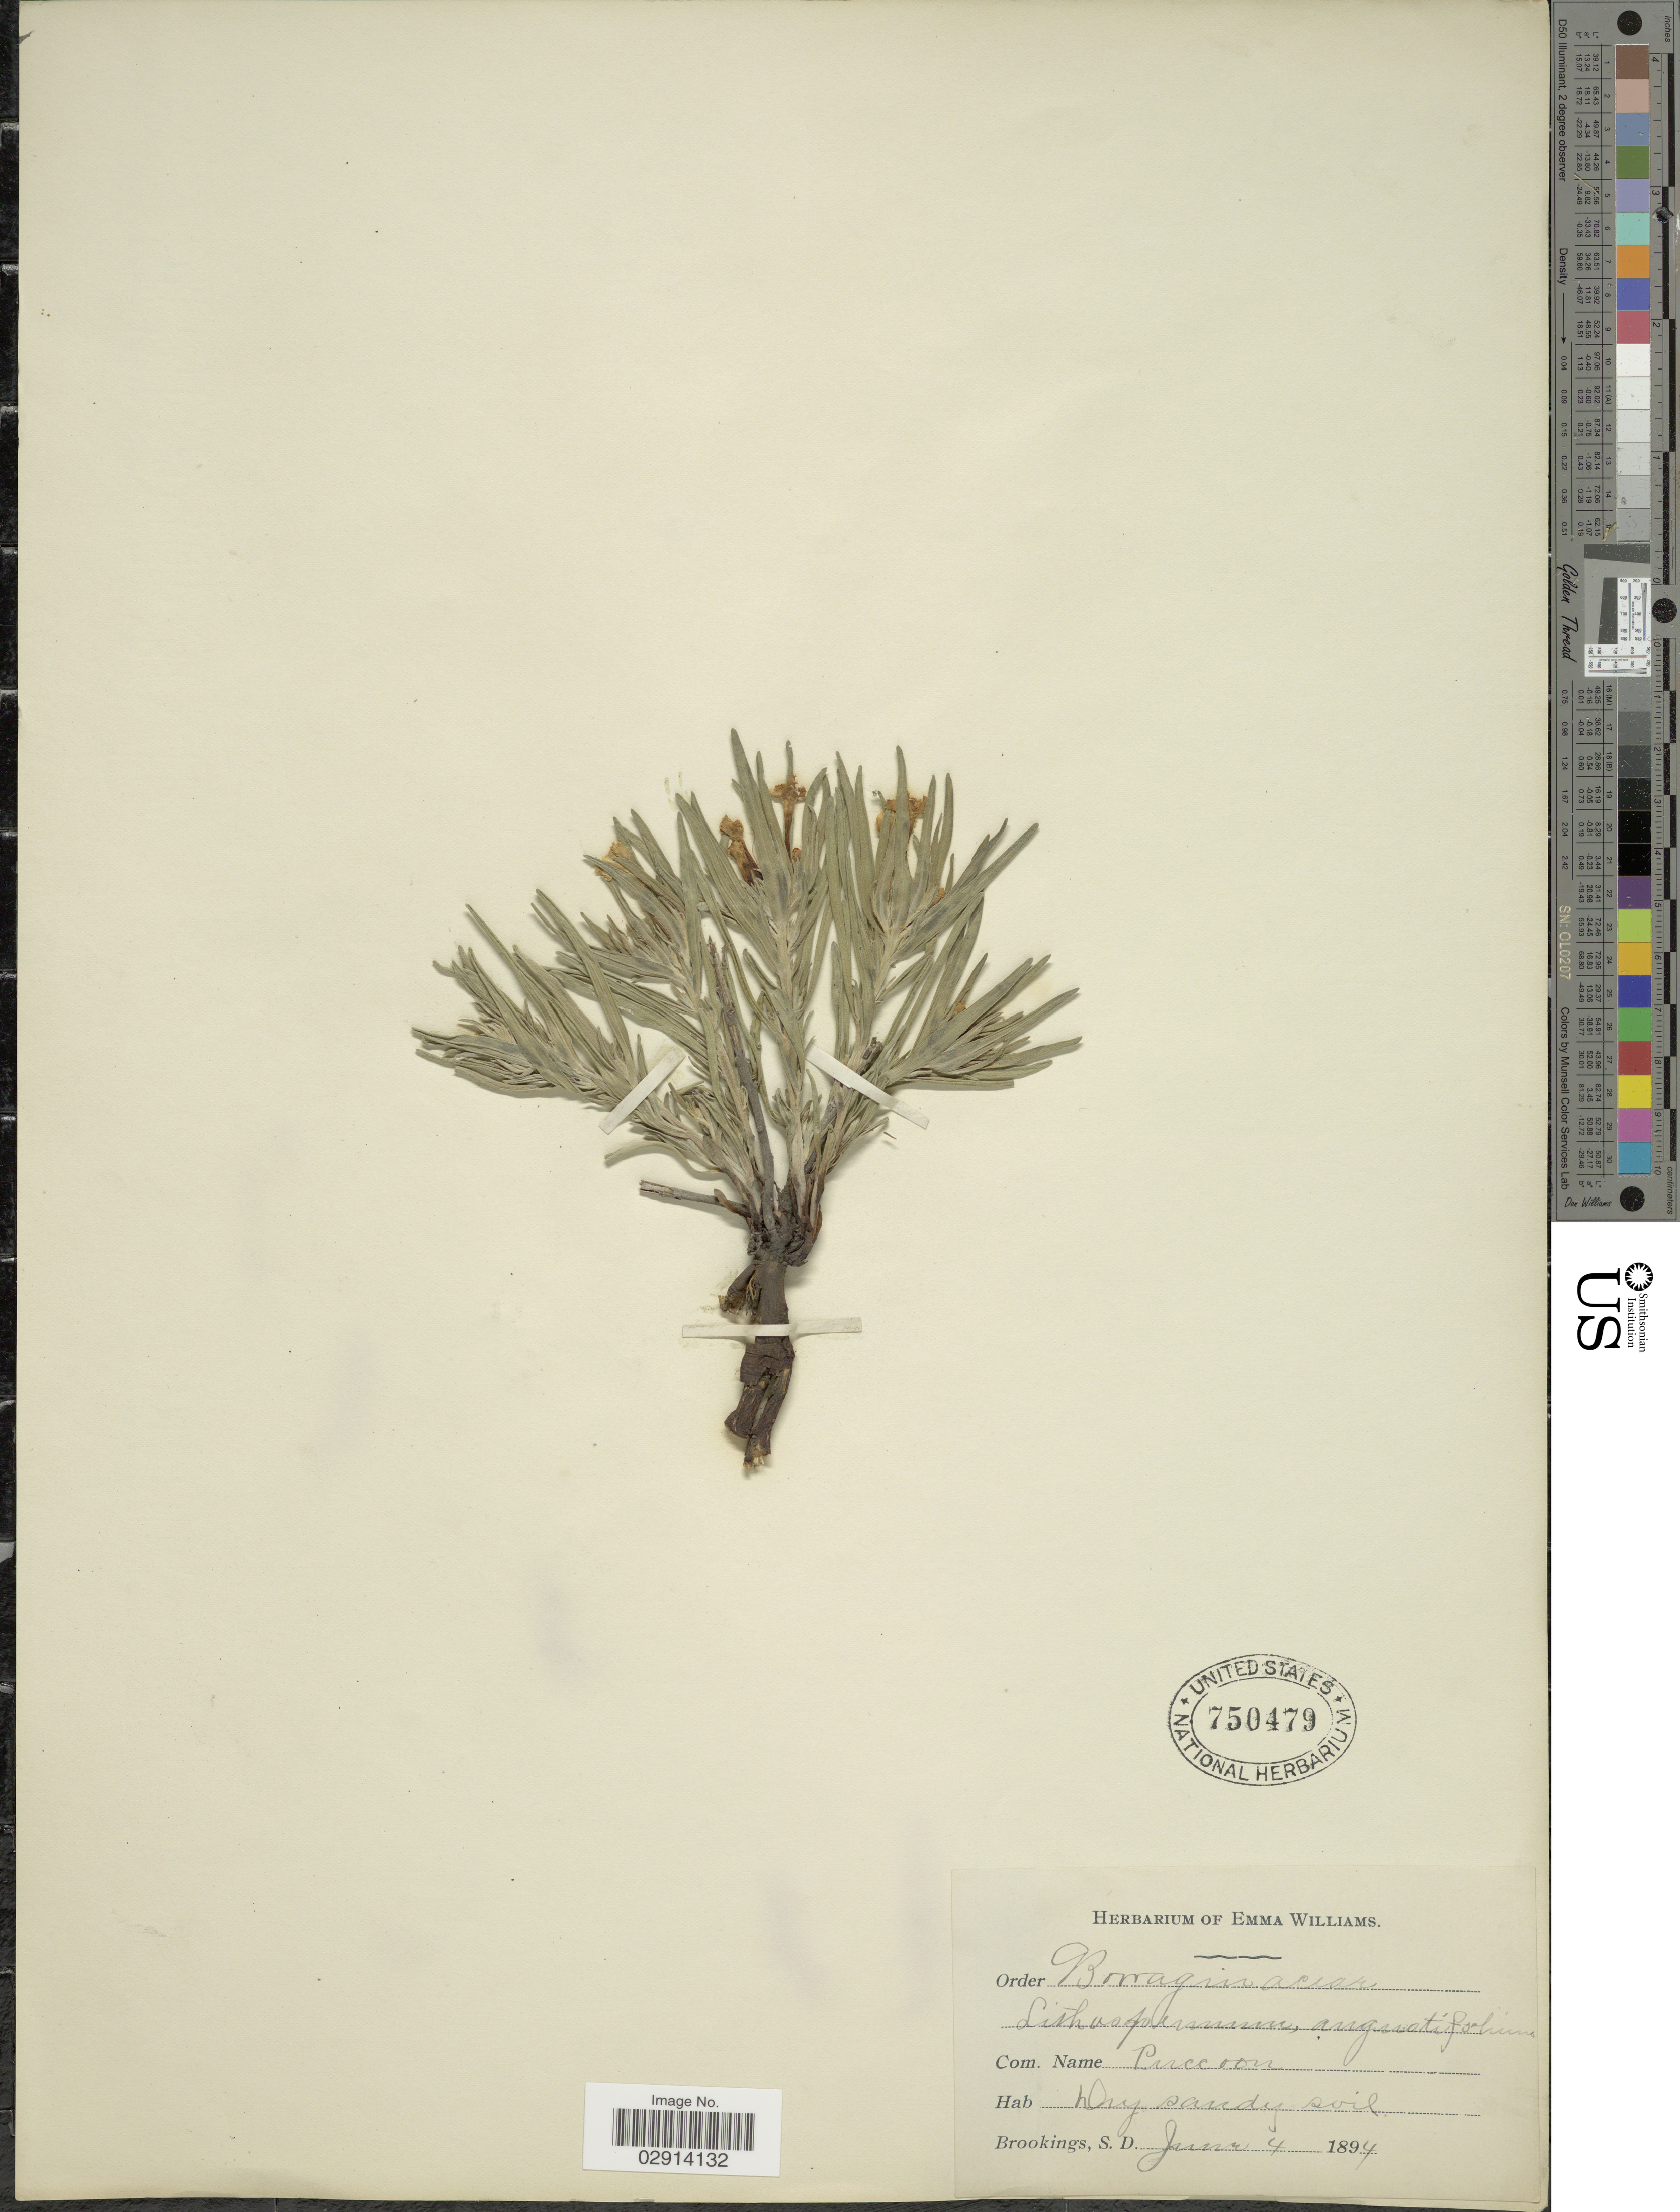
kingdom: Plantae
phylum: Tracheophyta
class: Magnoliopsida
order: Boraginales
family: Boraginaceae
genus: Lithospermum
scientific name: Lithospermum incisum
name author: Lehm.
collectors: Ex herb. of Emma Williams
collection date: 1894-06-04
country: United States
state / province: South Dakota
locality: Brookings, S. D.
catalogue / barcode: US 750479